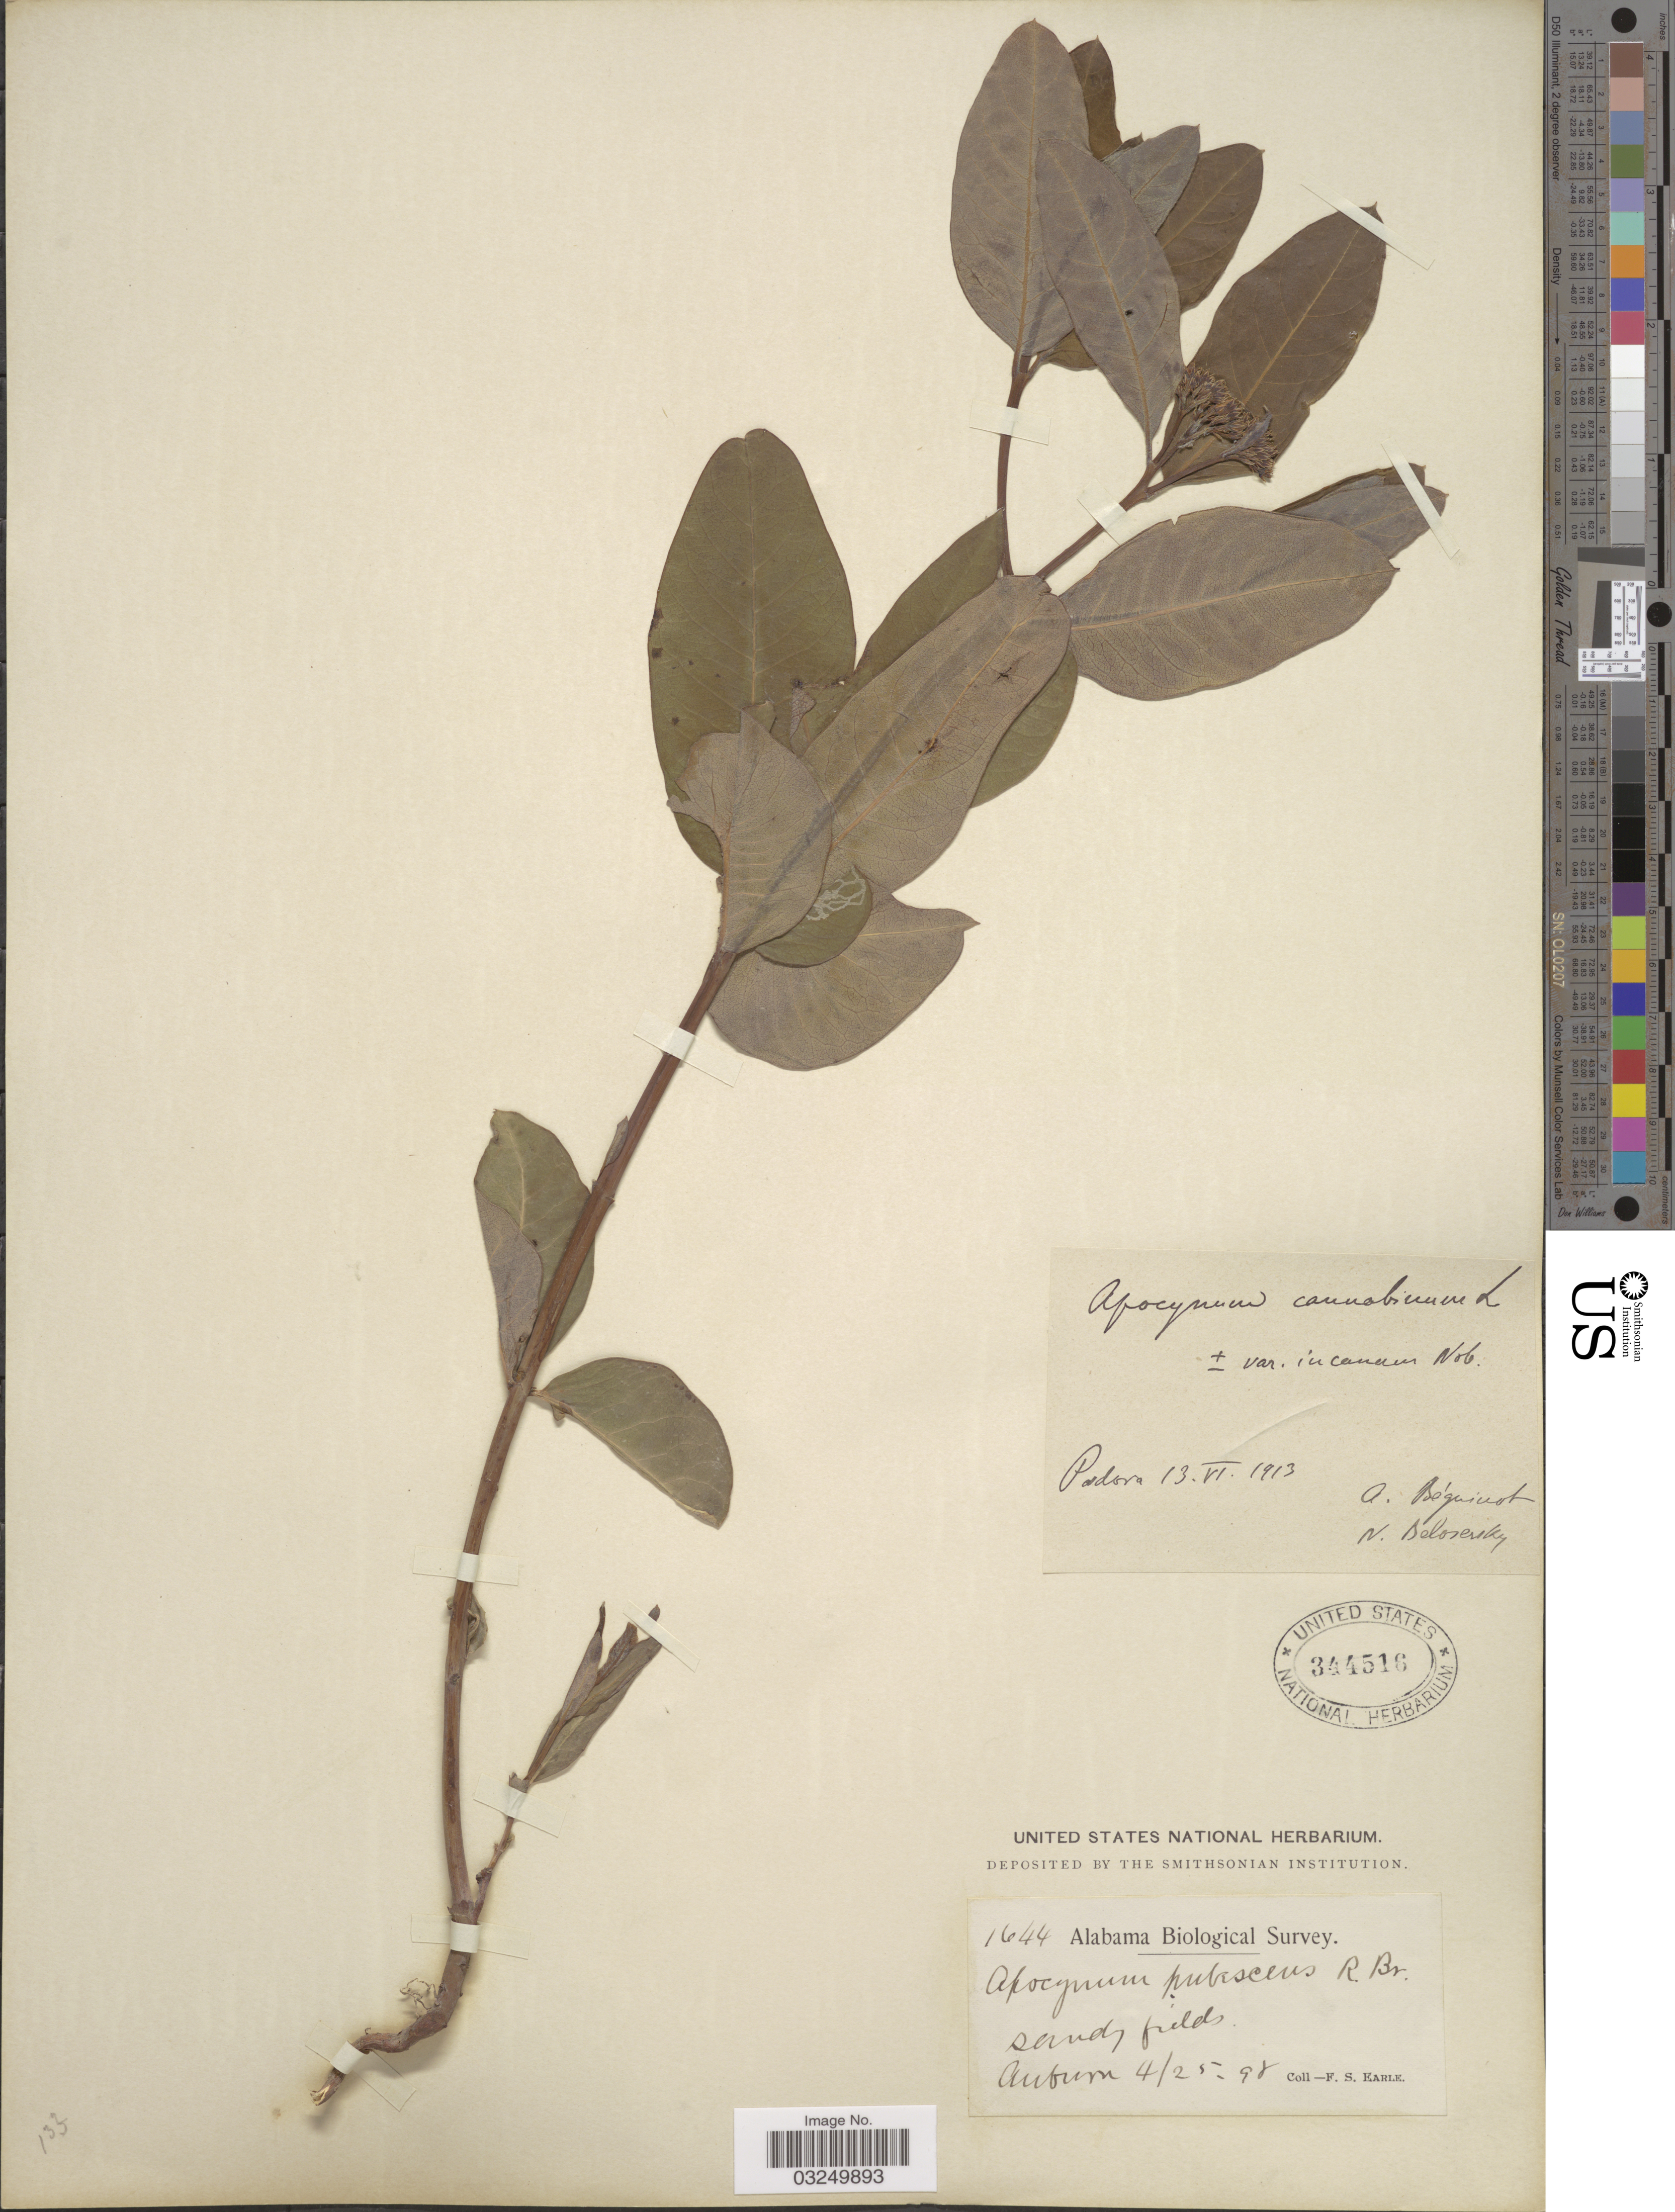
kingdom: Plantae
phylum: Tracheophyta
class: Magnoliopsida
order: Gentianales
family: Apocynaceae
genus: Apocynum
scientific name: Apocynum cannabinum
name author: L.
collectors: F. S. Earle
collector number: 1644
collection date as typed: Transcribed d/m/y: 25/4/98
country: United States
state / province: Alabama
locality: Auburn.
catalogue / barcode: US 344516